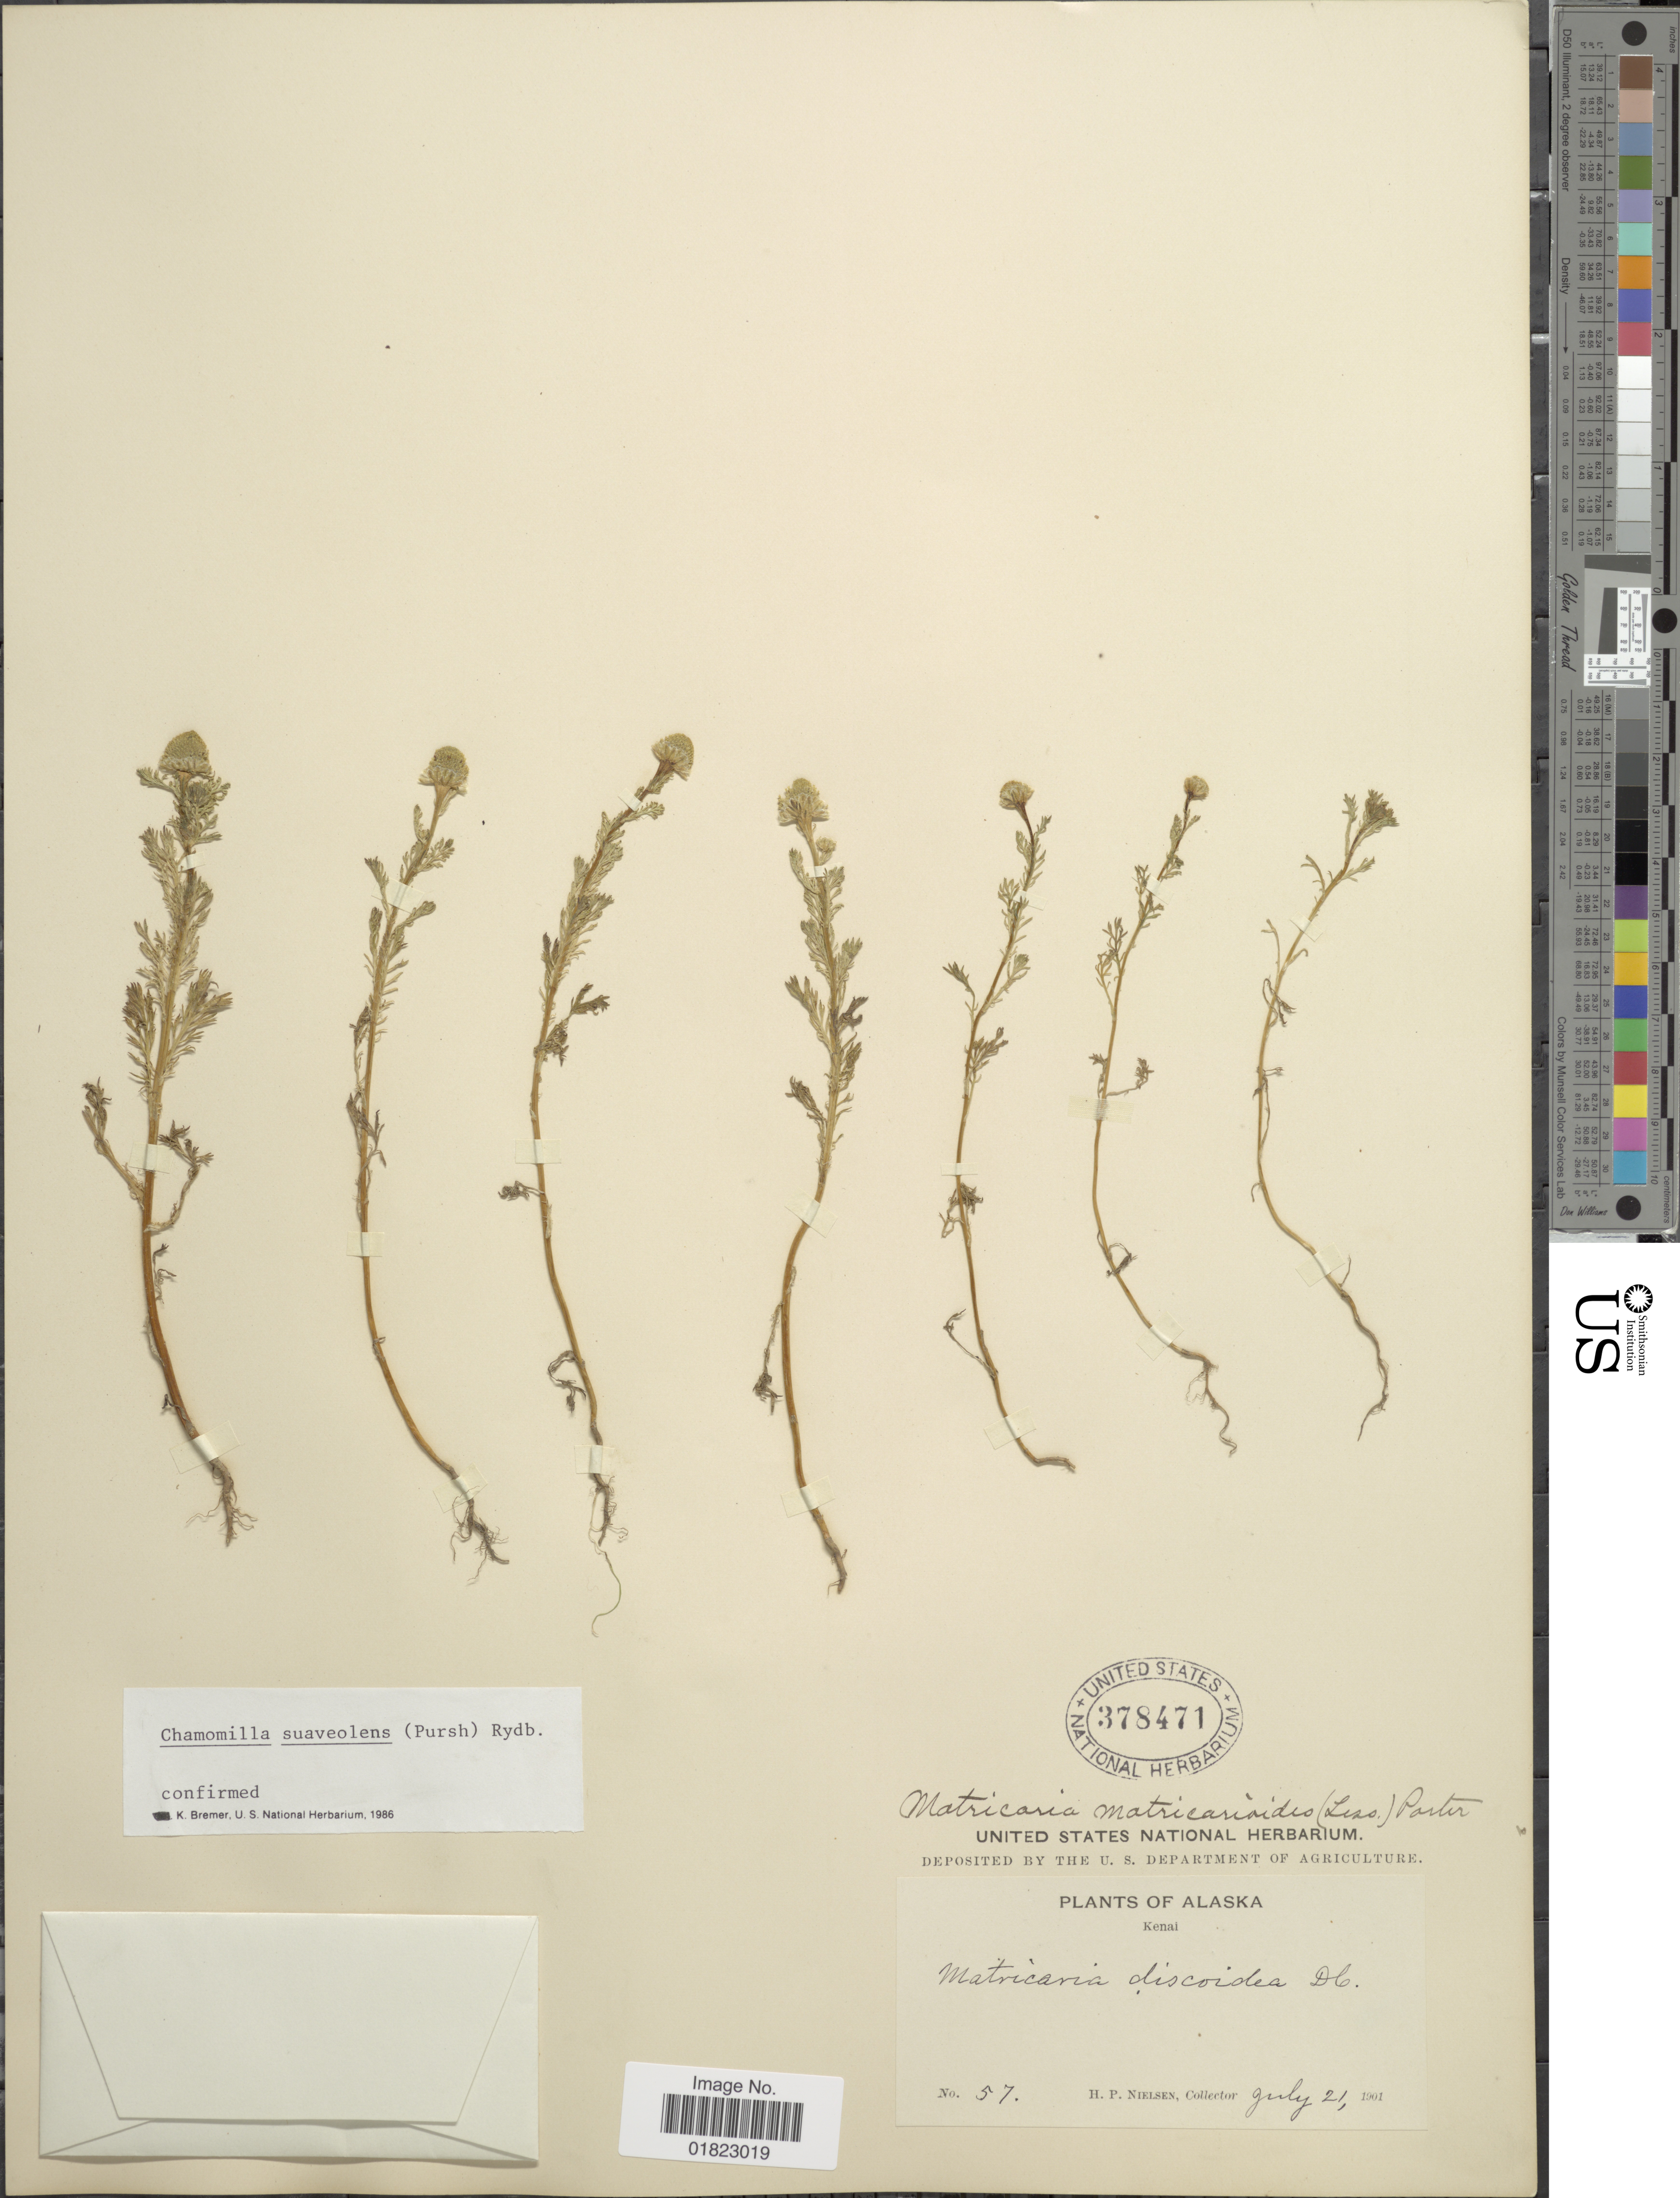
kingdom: Plantae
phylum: Tracheophyta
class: Magnoliopsida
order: Asterales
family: Asteraceae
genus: Matricaria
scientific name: Matricaria matricarioides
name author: (Less.) Porter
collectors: H. P. Nielsen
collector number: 57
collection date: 1901-07-21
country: United States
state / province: Alaska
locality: Kenai.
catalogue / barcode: US 378471